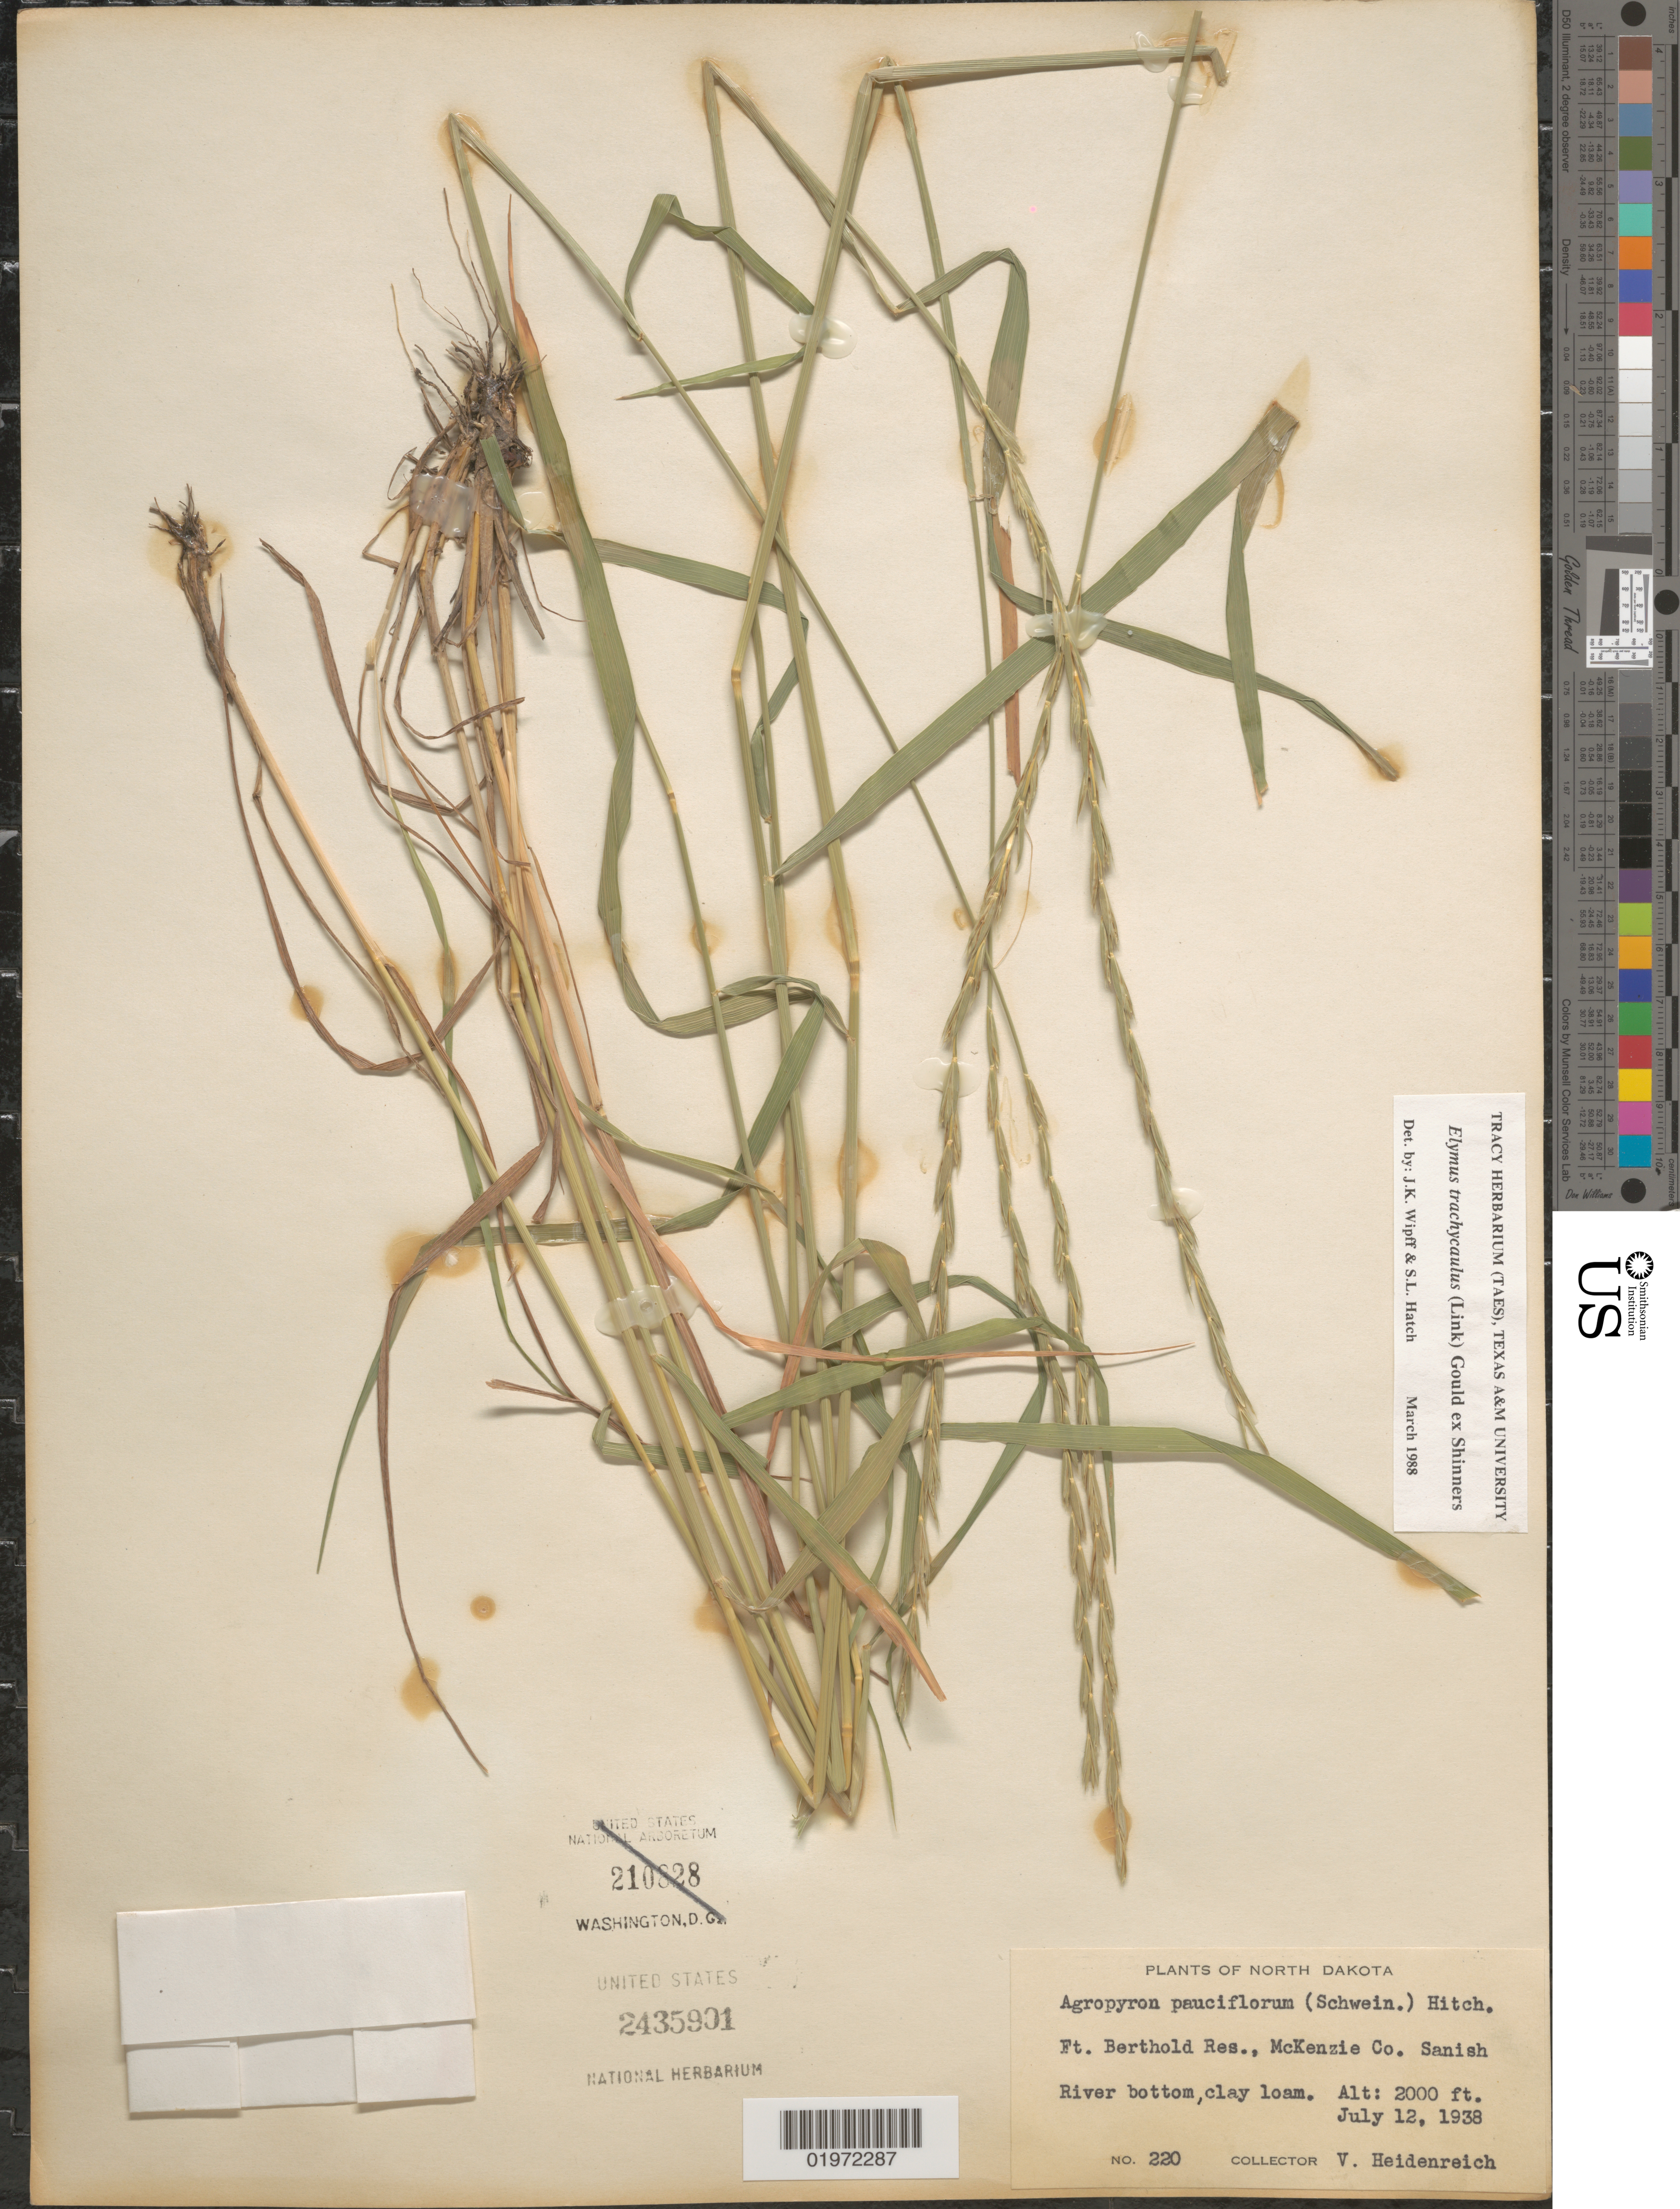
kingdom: Plantae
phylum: Tracheophyta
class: Liliopsida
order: Poales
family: Poaceae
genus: Elymus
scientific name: Elymus trachycaulus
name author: (Link) Gould ex Shinners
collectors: V. Heidenreich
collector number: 220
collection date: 1938-07-12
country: United States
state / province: North Dakota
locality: Ft. Berthold Res., McKenzie Co. Sanish River bottom, clay loam.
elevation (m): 610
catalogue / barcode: US 2435901